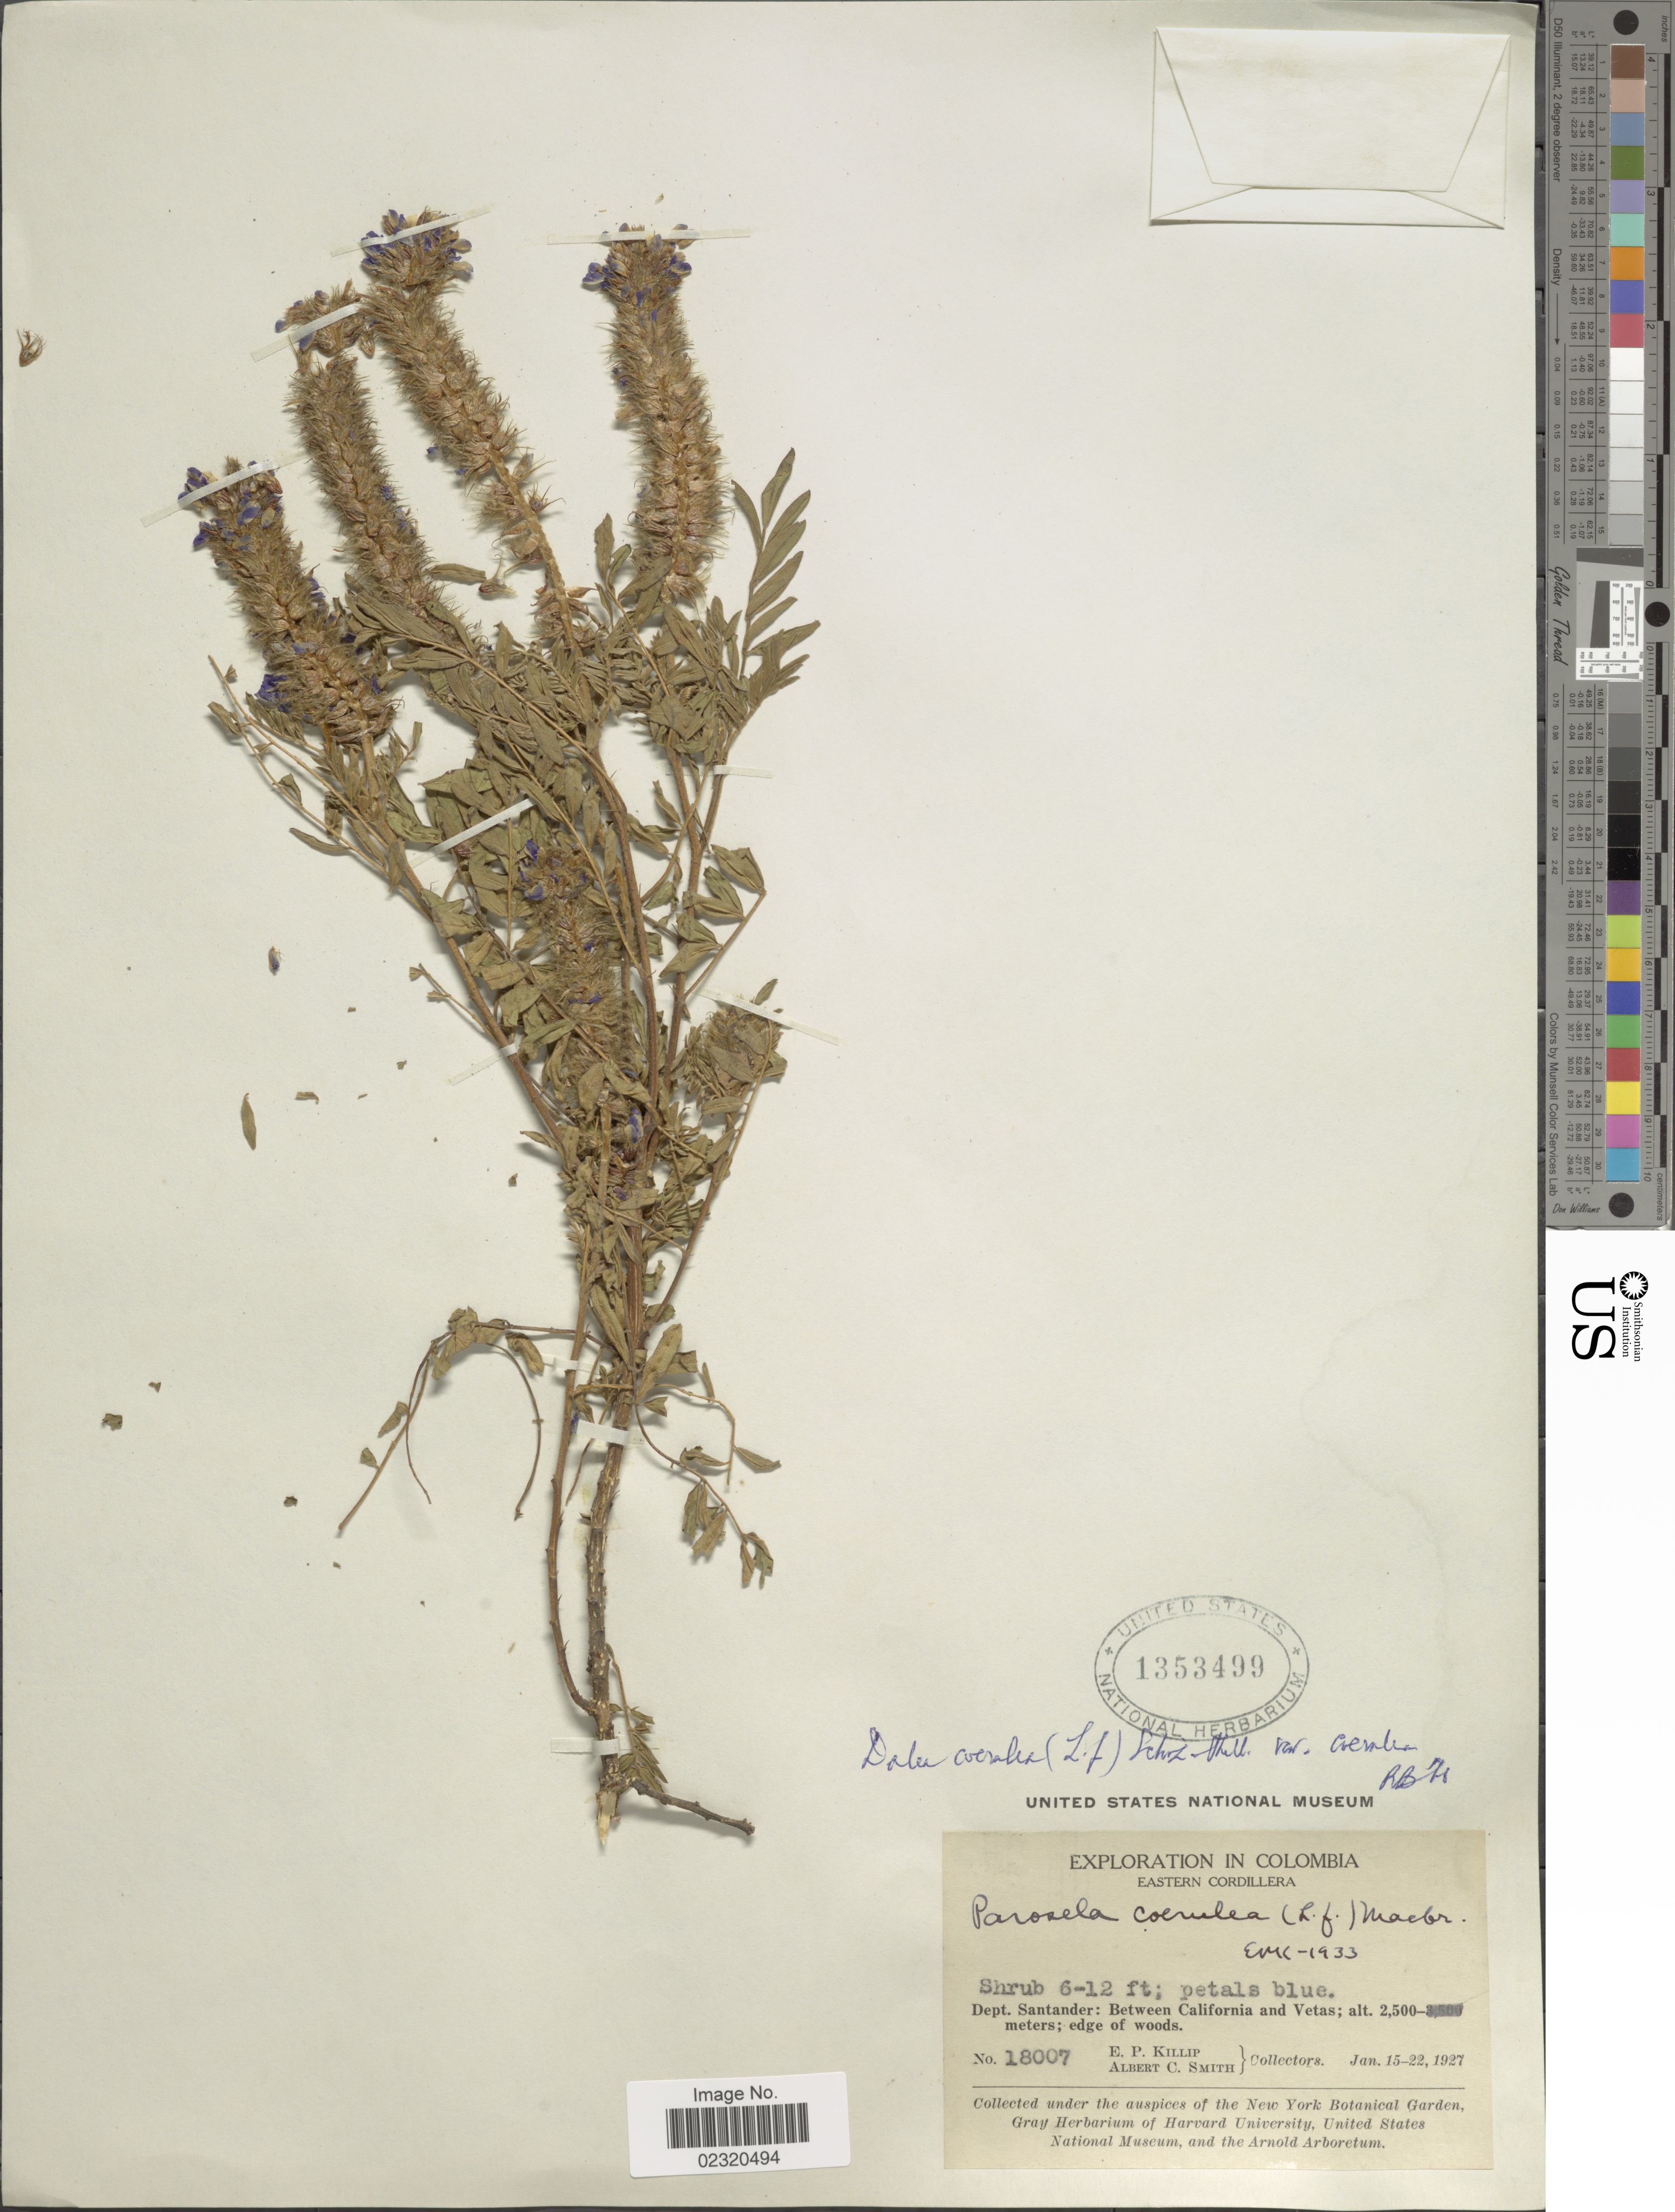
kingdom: Plantae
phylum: Tracheophyta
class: Magnoliopsida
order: Fabales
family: Fabaceae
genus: Dalea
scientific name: Dalea coerulea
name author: (L. f.) Schinz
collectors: E. P. Killip & A. C. Smith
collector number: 18007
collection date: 1927-01-15/1927-01-22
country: Colombia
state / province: Santander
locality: Eastern Cordillera, between California and Vetas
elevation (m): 2500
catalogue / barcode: US 1353499